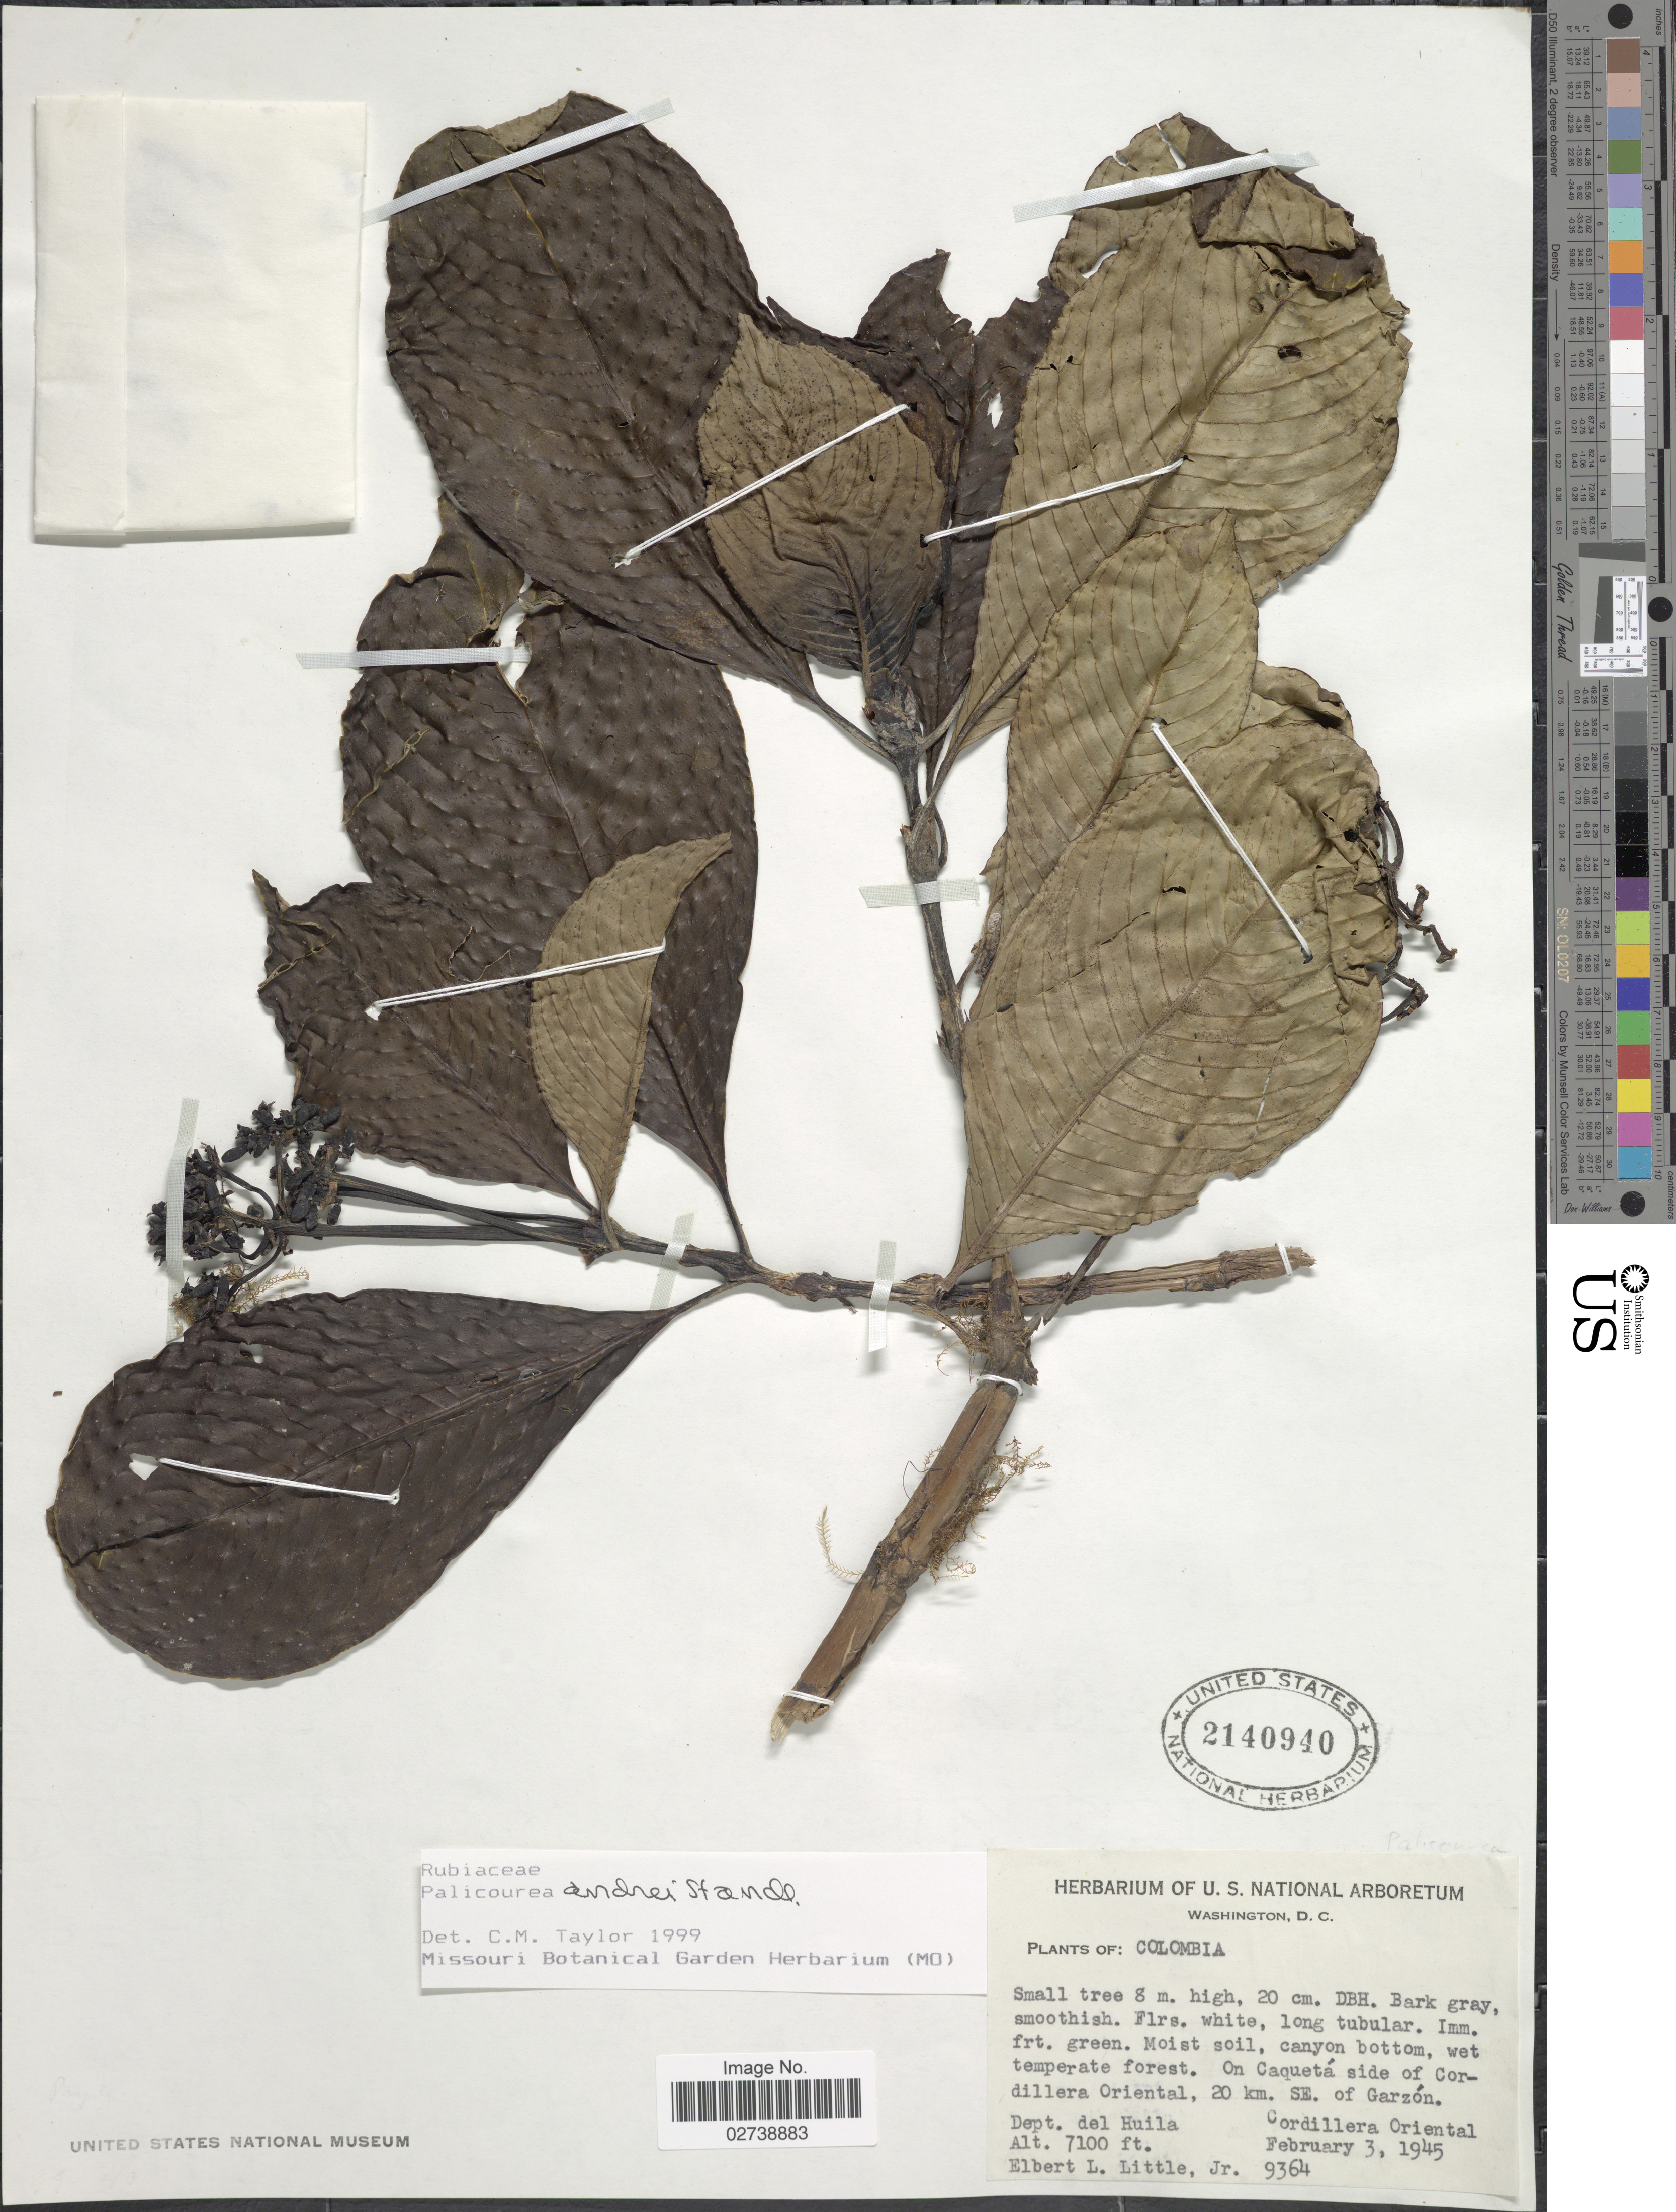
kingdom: Plantae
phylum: Tracheophyta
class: Magnoliopsida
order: Gentianales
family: Rubiaceae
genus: Palicourea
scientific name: Palicourea andrei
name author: Standl.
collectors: E. L. Little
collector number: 9364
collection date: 1945-02-03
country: Colombia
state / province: Huila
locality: Dept. del Huila. Cordillera Oriental . On Caqueta side of Cordillera Oriental, 20 km. SE. of Garzon.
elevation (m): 2164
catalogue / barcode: US 2140940